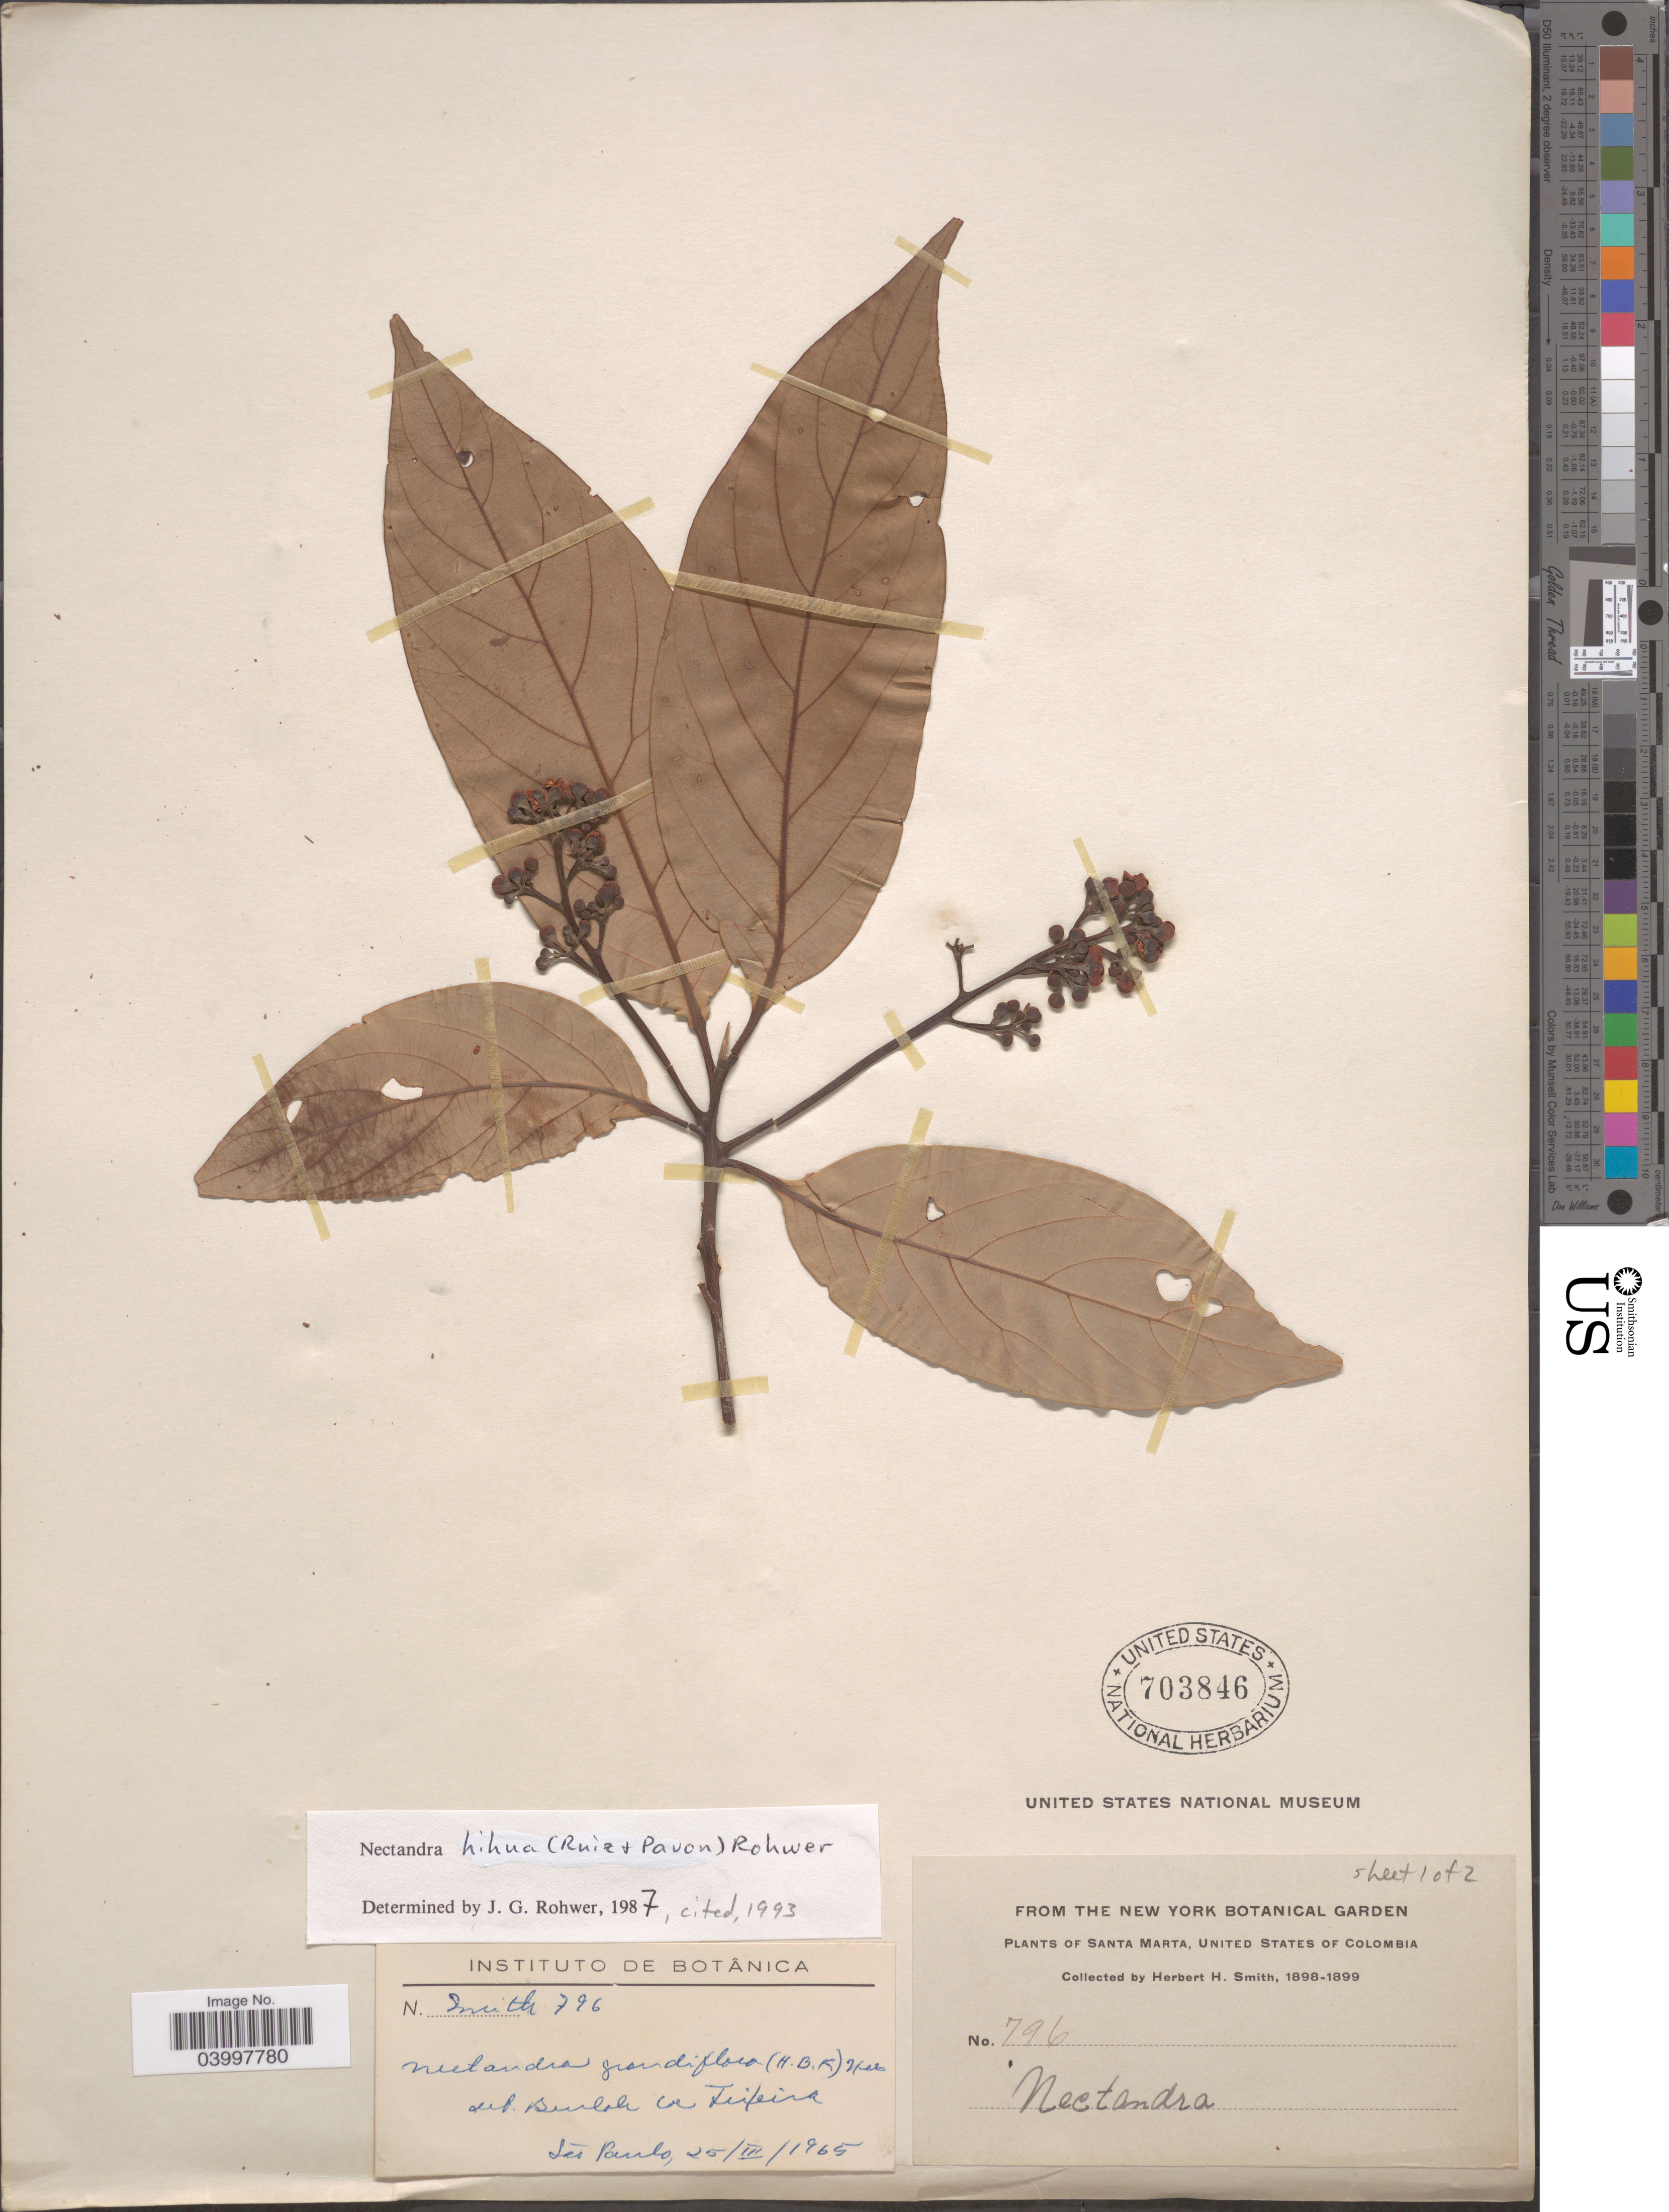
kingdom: Plantae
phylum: Tracheophyta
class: Magnoliopsida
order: Laurales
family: Lauraceae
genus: Nectandra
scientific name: Nectandra hihua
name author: (Ruiz & Pav.) Rohwer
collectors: Herbert H. Smith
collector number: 796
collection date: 1965-03-25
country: Colombia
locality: São Paulo. Santa Marta.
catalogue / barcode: US 703846